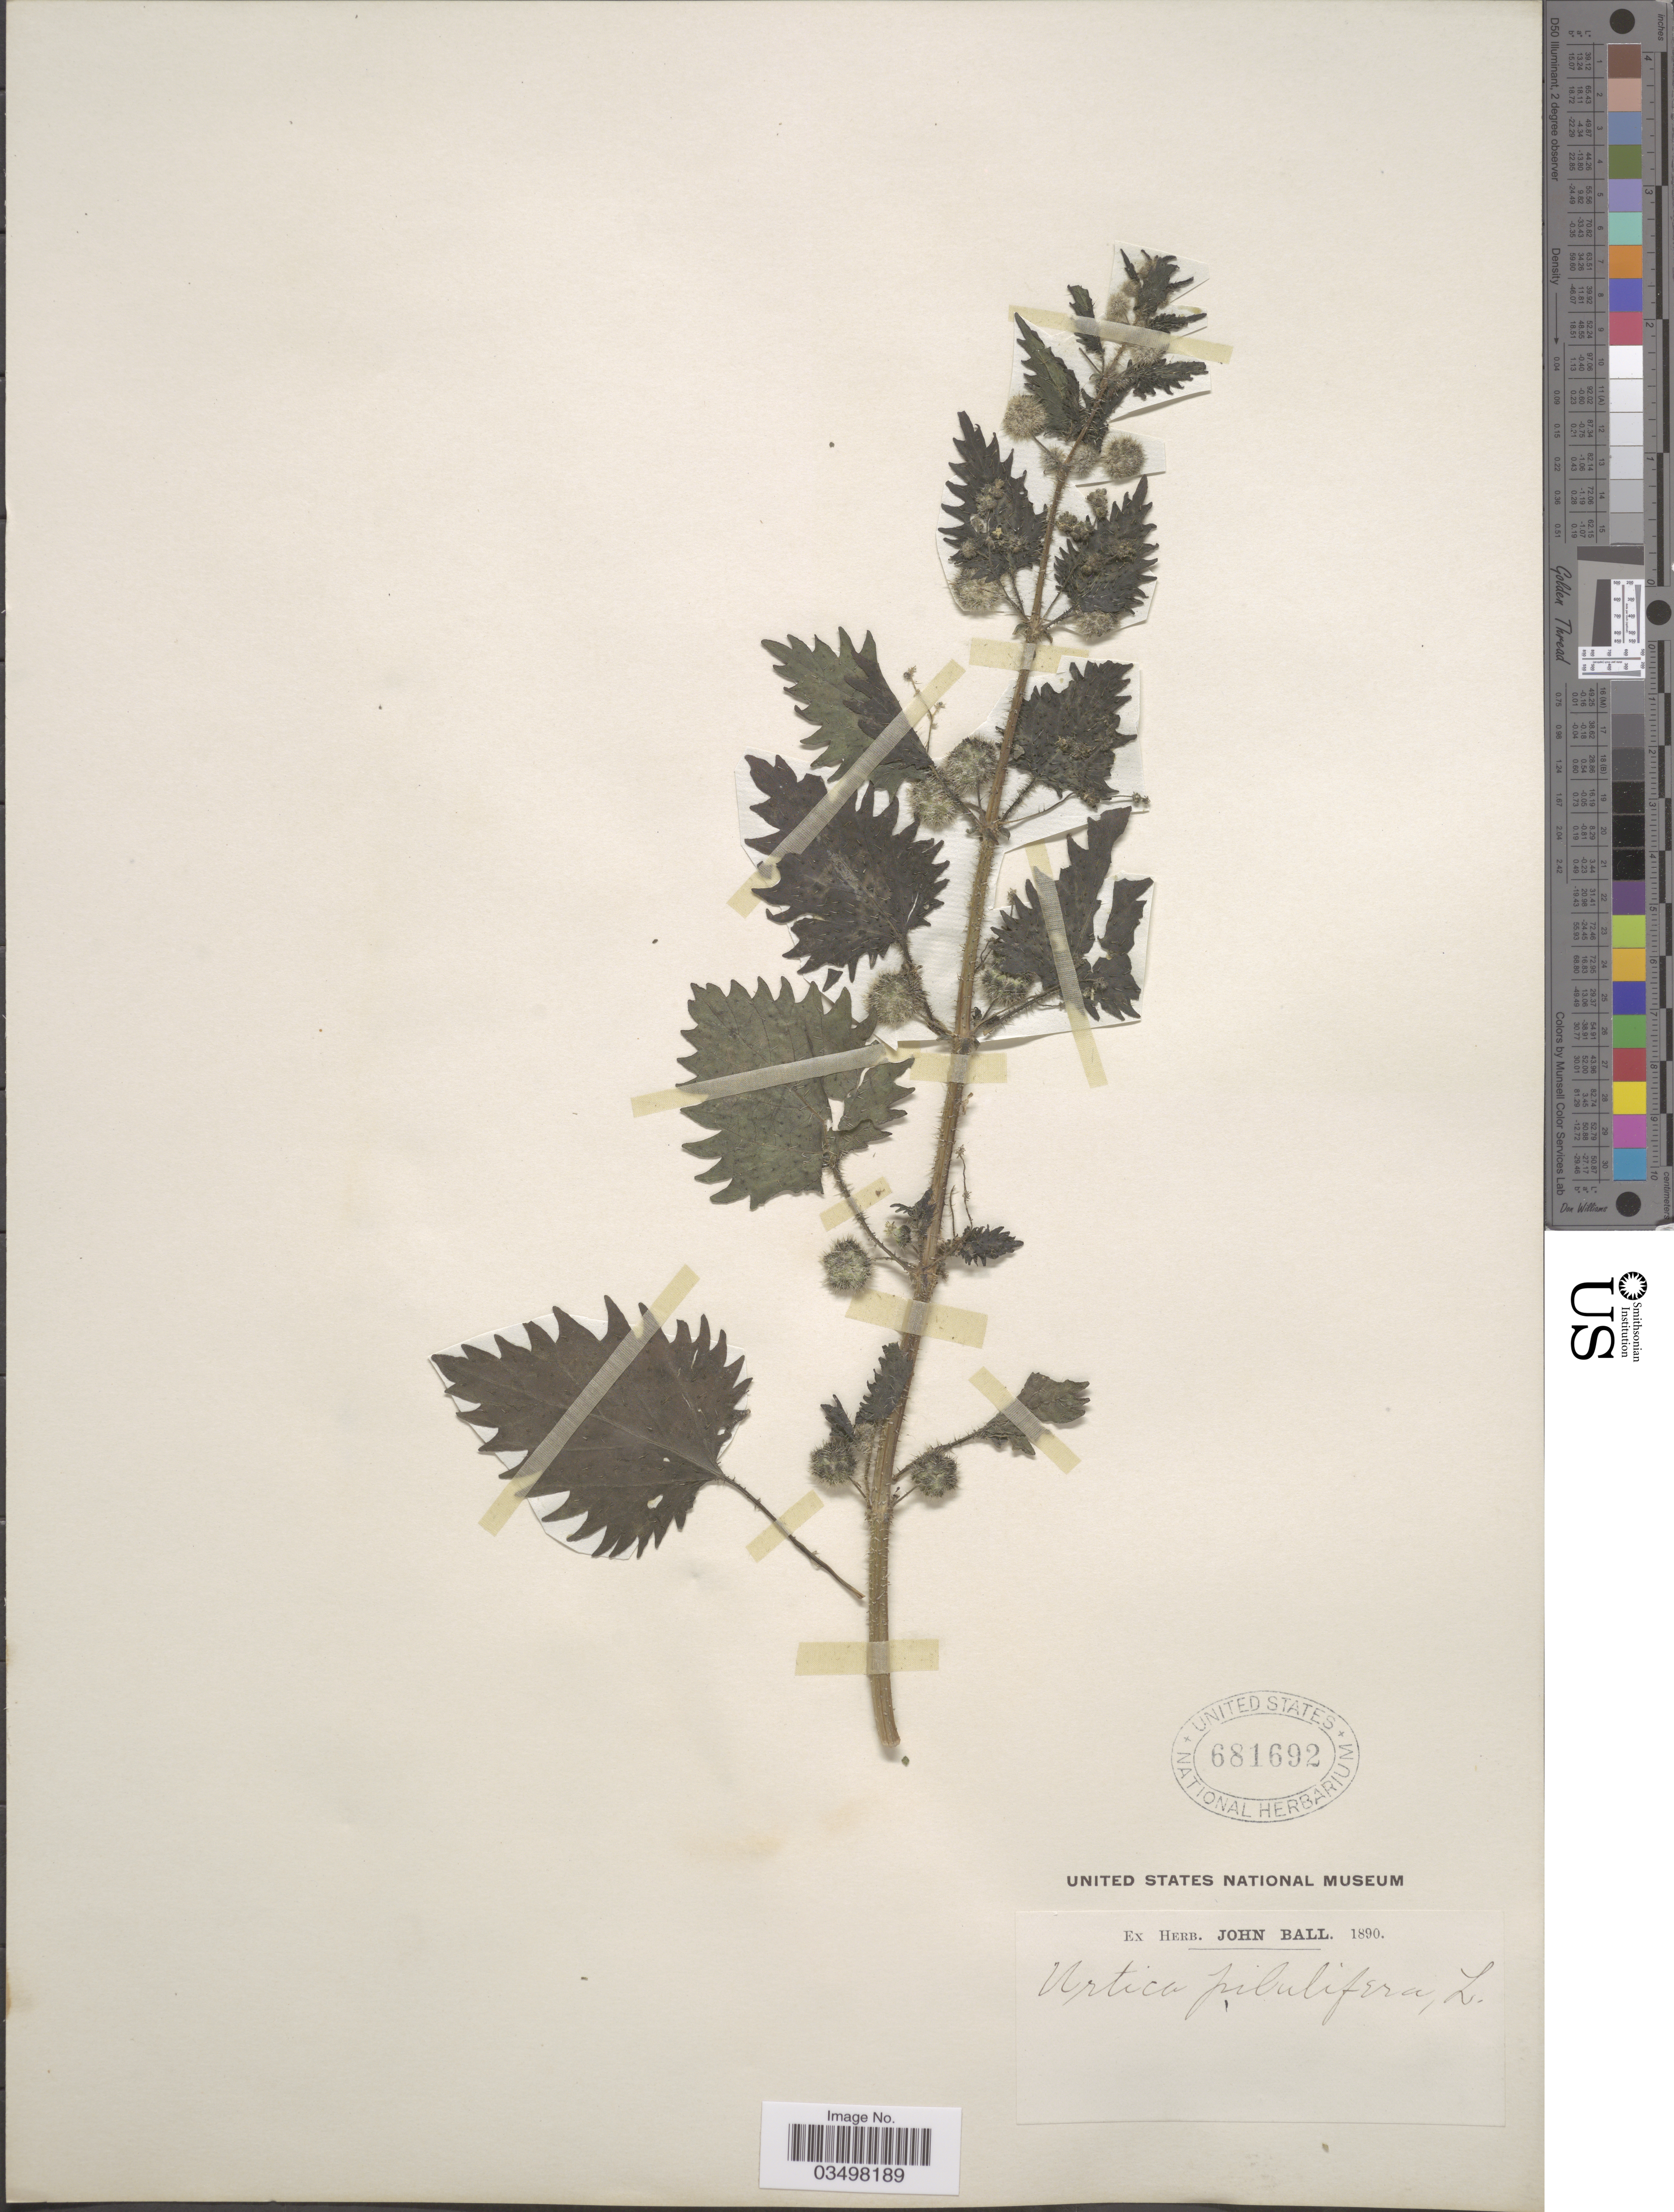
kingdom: Plantae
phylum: Tracheophyta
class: Magnoliopsida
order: Rosales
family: Urticaceae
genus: Urtica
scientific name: Urtica pilulifera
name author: L.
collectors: ex herb. John Ball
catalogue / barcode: US 681692